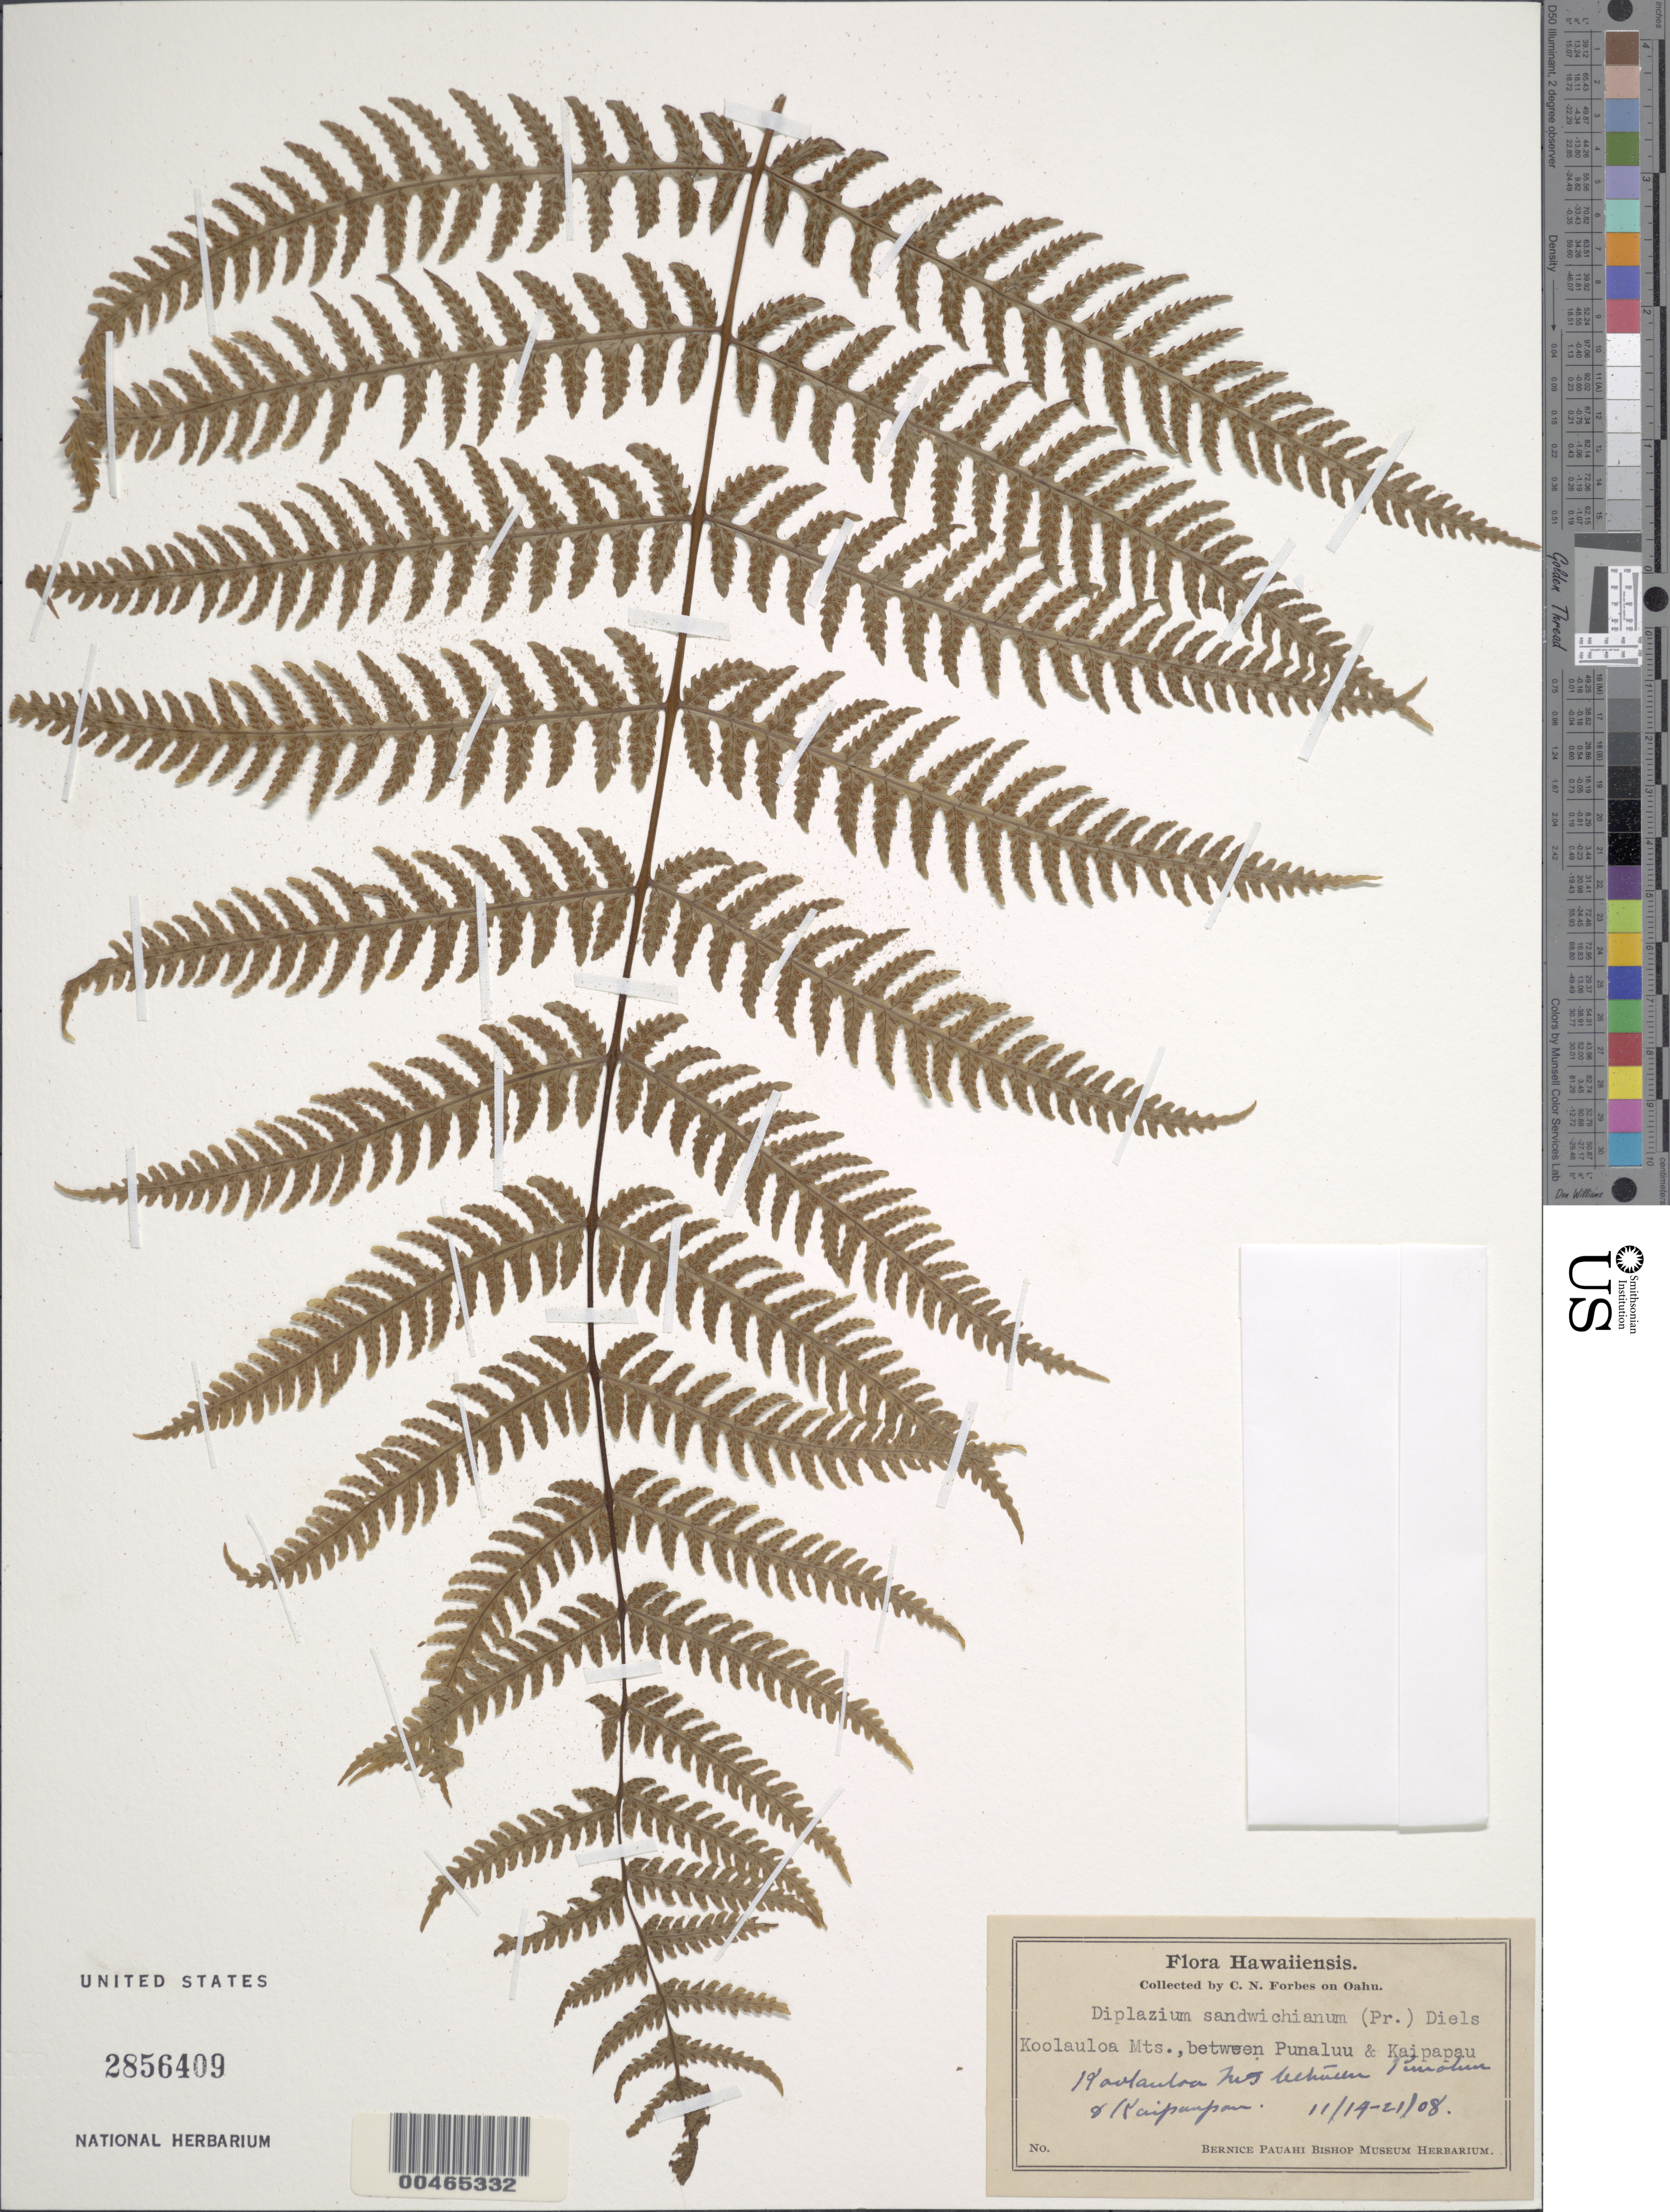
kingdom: Plantae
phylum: Tracheophyta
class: Polypodiopsida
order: Polypodiales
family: Athyriaceae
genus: Diplazium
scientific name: Diplazium sandwichianum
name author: (C. Presl) Diels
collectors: C. N. Forbes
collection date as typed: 14 Nov 1908 to 21 Nov 1908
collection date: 1908-11-14/1908-11-21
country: United States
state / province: Hawaii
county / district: Honolulu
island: Oahu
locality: Koolauloa Mountains, between Punaluu and Kaipapau, Oahu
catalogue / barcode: US 2856409